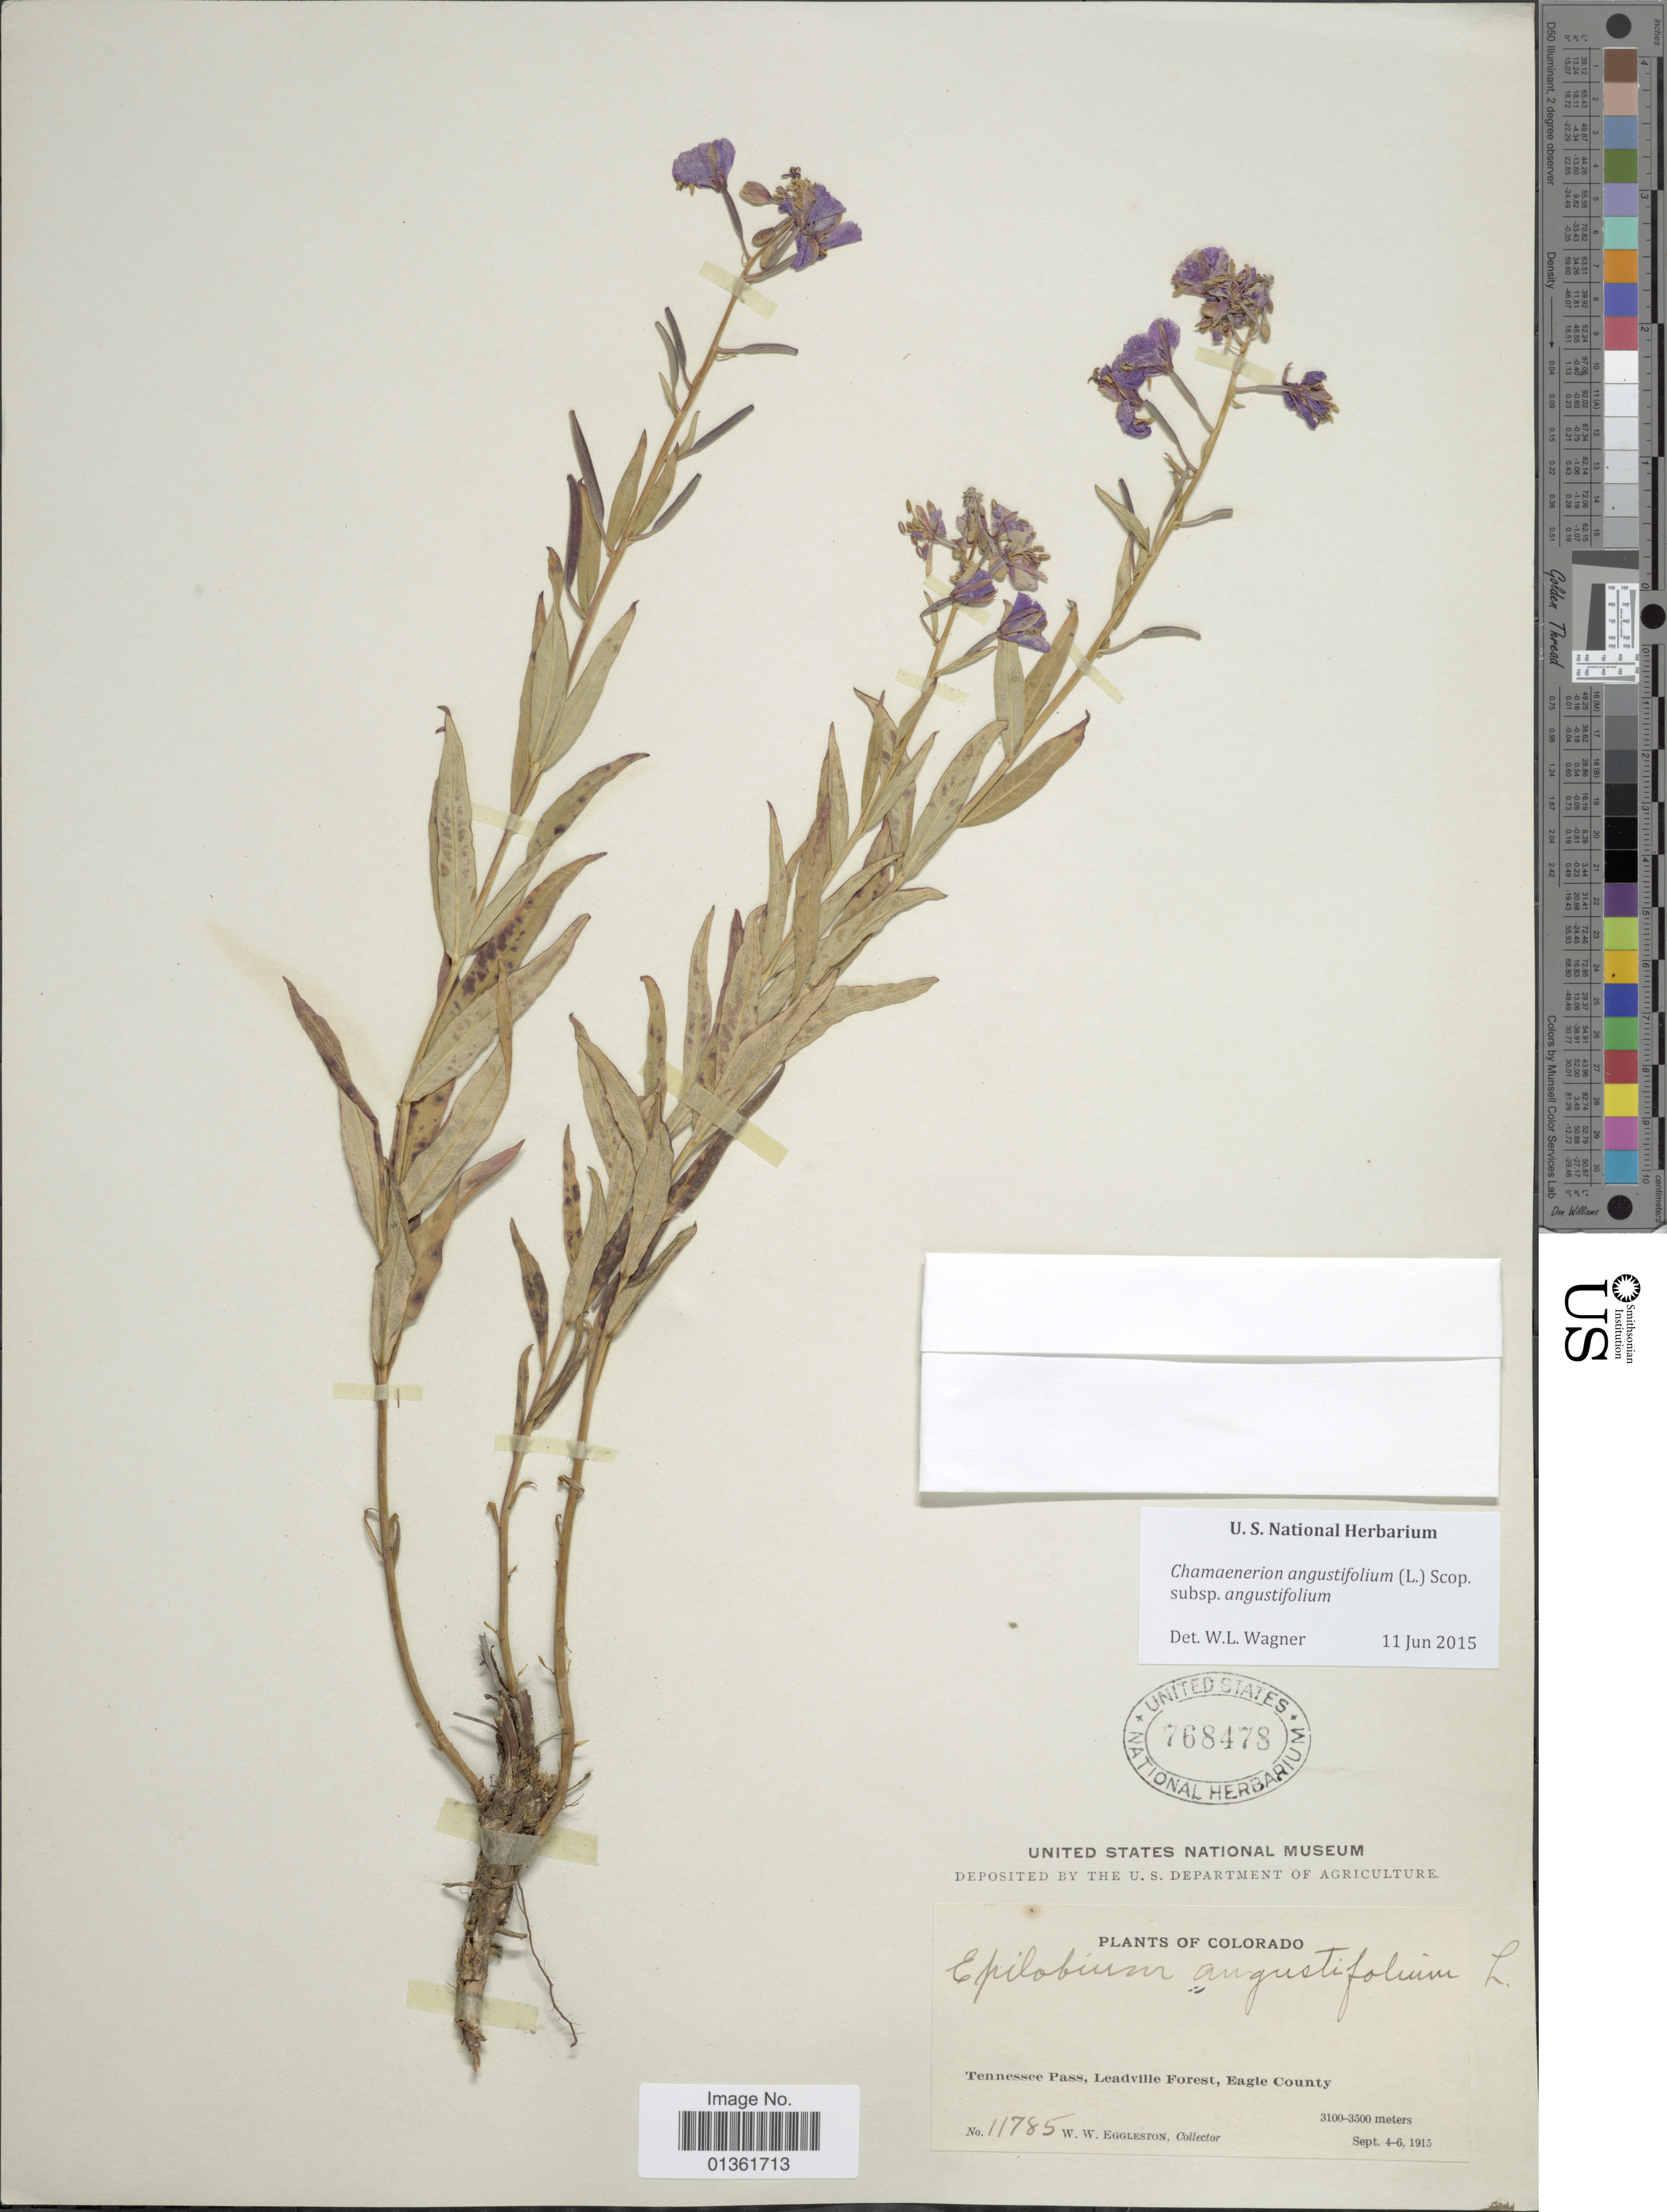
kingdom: Plantae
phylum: Tracheophyta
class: Magnoliopsida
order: Myrtales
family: Onagraceae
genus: Chamaenerion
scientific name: Chamaenerion angustifolium subsp. angustifolium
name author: (L.) Scop.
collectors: W. W. Eggleston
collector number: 11785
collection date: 1915-09-04/1915-09-06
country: United States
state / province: Colorado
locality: Tennessee Pass, Leadville Forest, Eagle County.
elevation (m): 3100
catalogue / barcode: US 768478